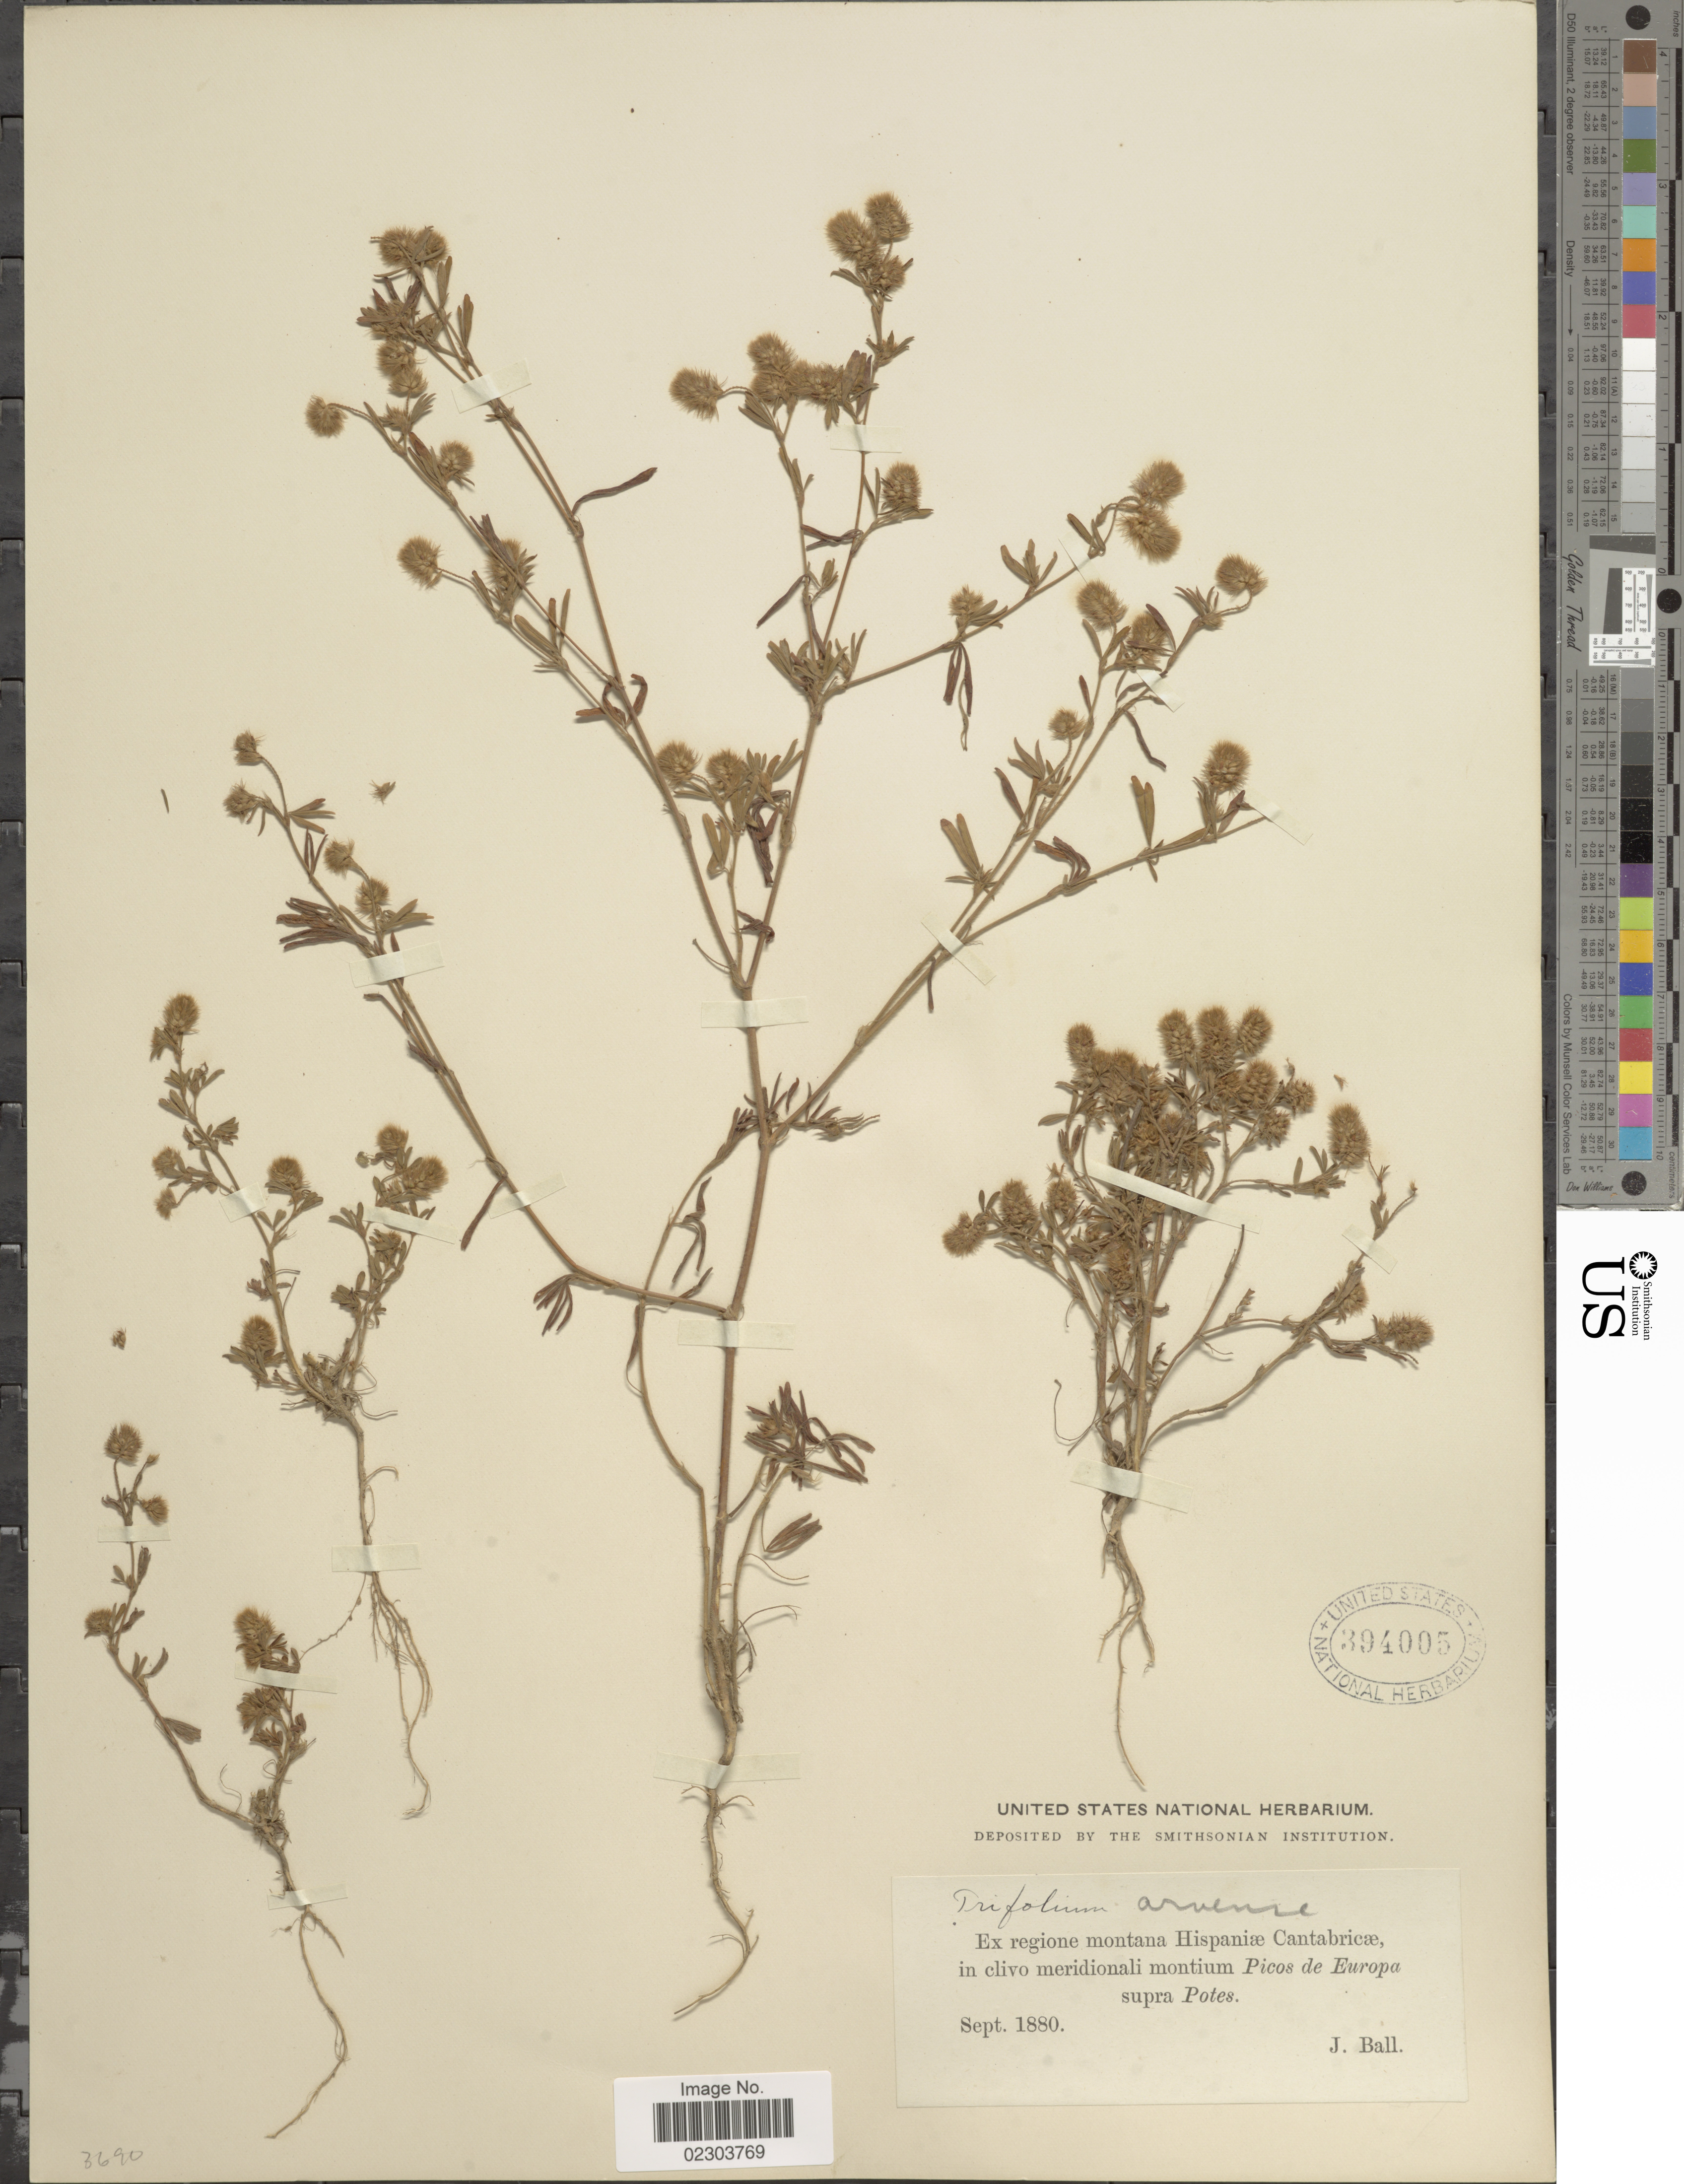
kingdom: Plantae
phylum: Tracheophyta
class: Magnoliopsida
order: Fabales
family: Fabaceae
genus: Trifolium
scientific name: Trifolium arvense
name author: L.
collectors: J. Ball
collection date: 1880-09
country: Spain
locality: Hispaniae Cantabricae in clivo meridionali montium Picos de Europa supra Potes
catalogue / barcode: US 394005